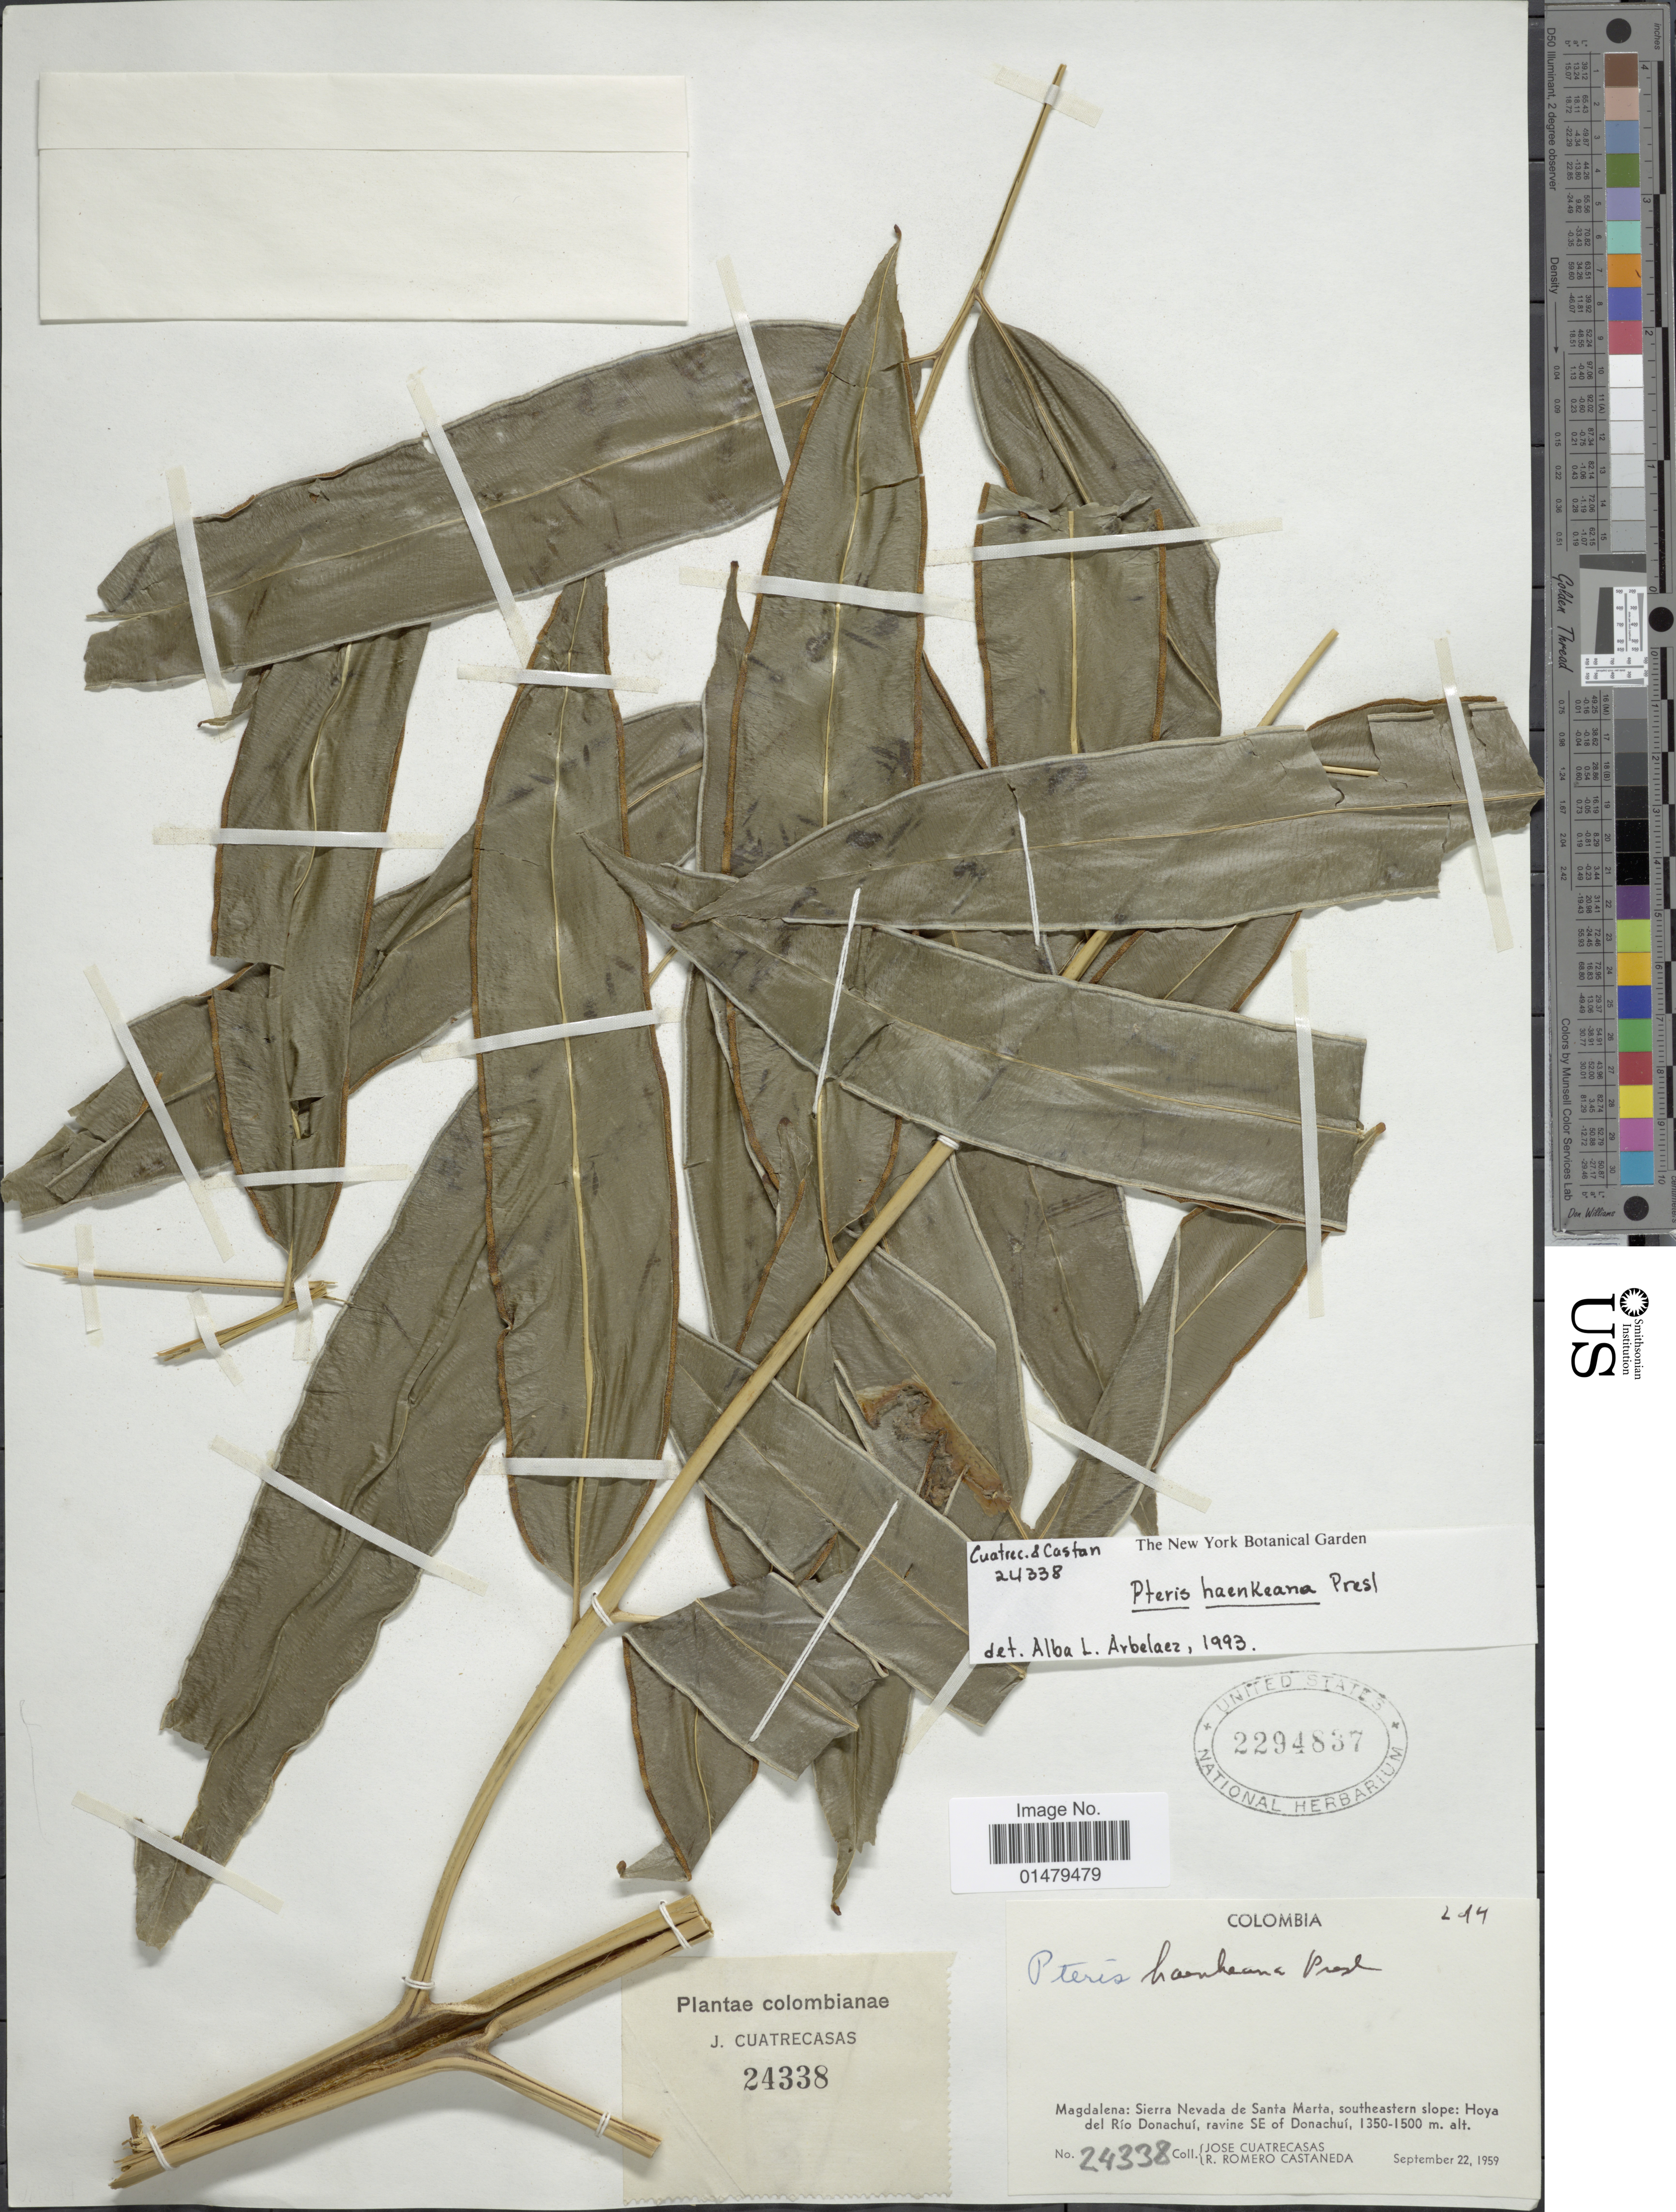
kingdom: Plantae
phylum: Tracheophyta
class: Polypodiopsida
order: Polypodiales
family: Pteridaceae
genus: Pteris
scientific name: Pteris haenkeana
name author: C. Presl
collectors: J. Cuatrecasas & R. Romero Castañeda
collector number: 24338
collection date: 1959-09-22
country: Colombia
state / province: Magdalena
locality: Sierra Nevada de Santa Marta, southeastern slope: Hoya del Rio Donachui, ravine SE of Donachui.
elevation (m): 1350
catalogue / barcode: US 2294837